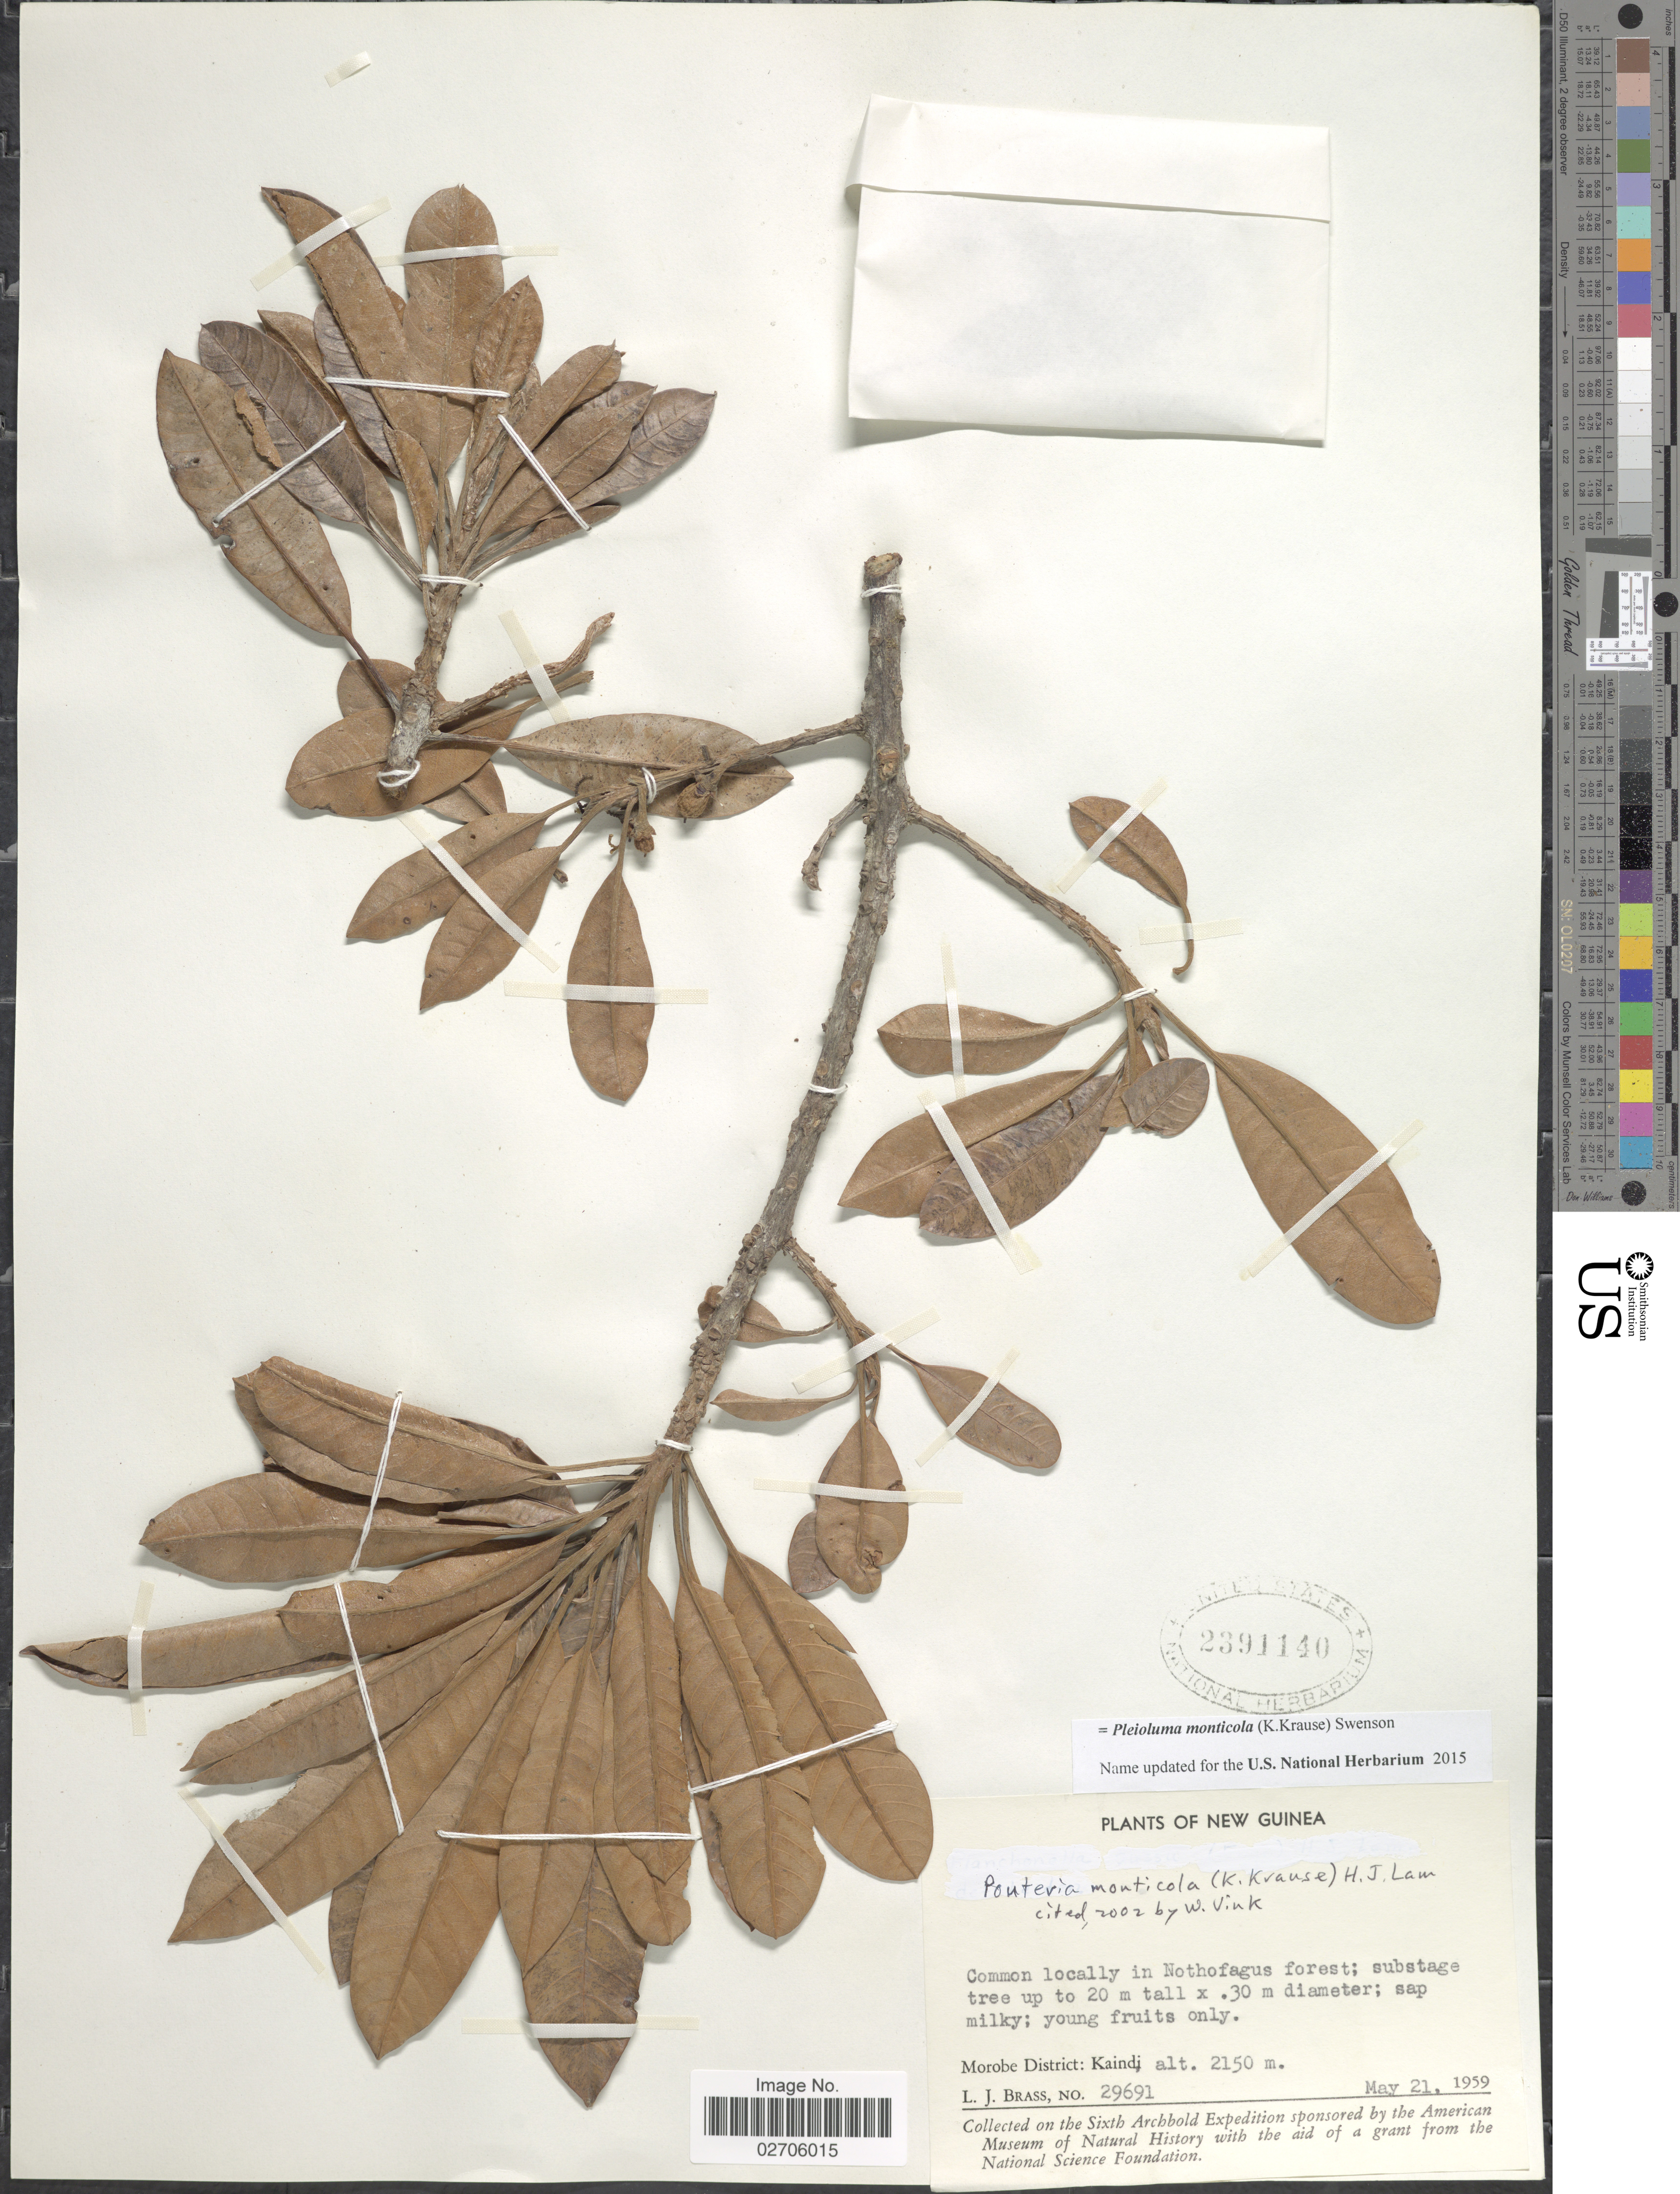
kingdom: Plantae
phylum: Tracheophyta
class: Magnoliopsida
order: Ericales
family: Sapotaceae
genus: Pleioluma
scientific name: Pleioluma monticola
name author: (K. Krause) Swenson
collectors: L. J. Brass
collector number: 29691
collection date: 1959-05-21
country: Papua New Guinea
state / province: Morobe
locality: New Guinea. Morobe District: Kaindi.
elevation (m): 2150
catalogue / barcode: US 2391140